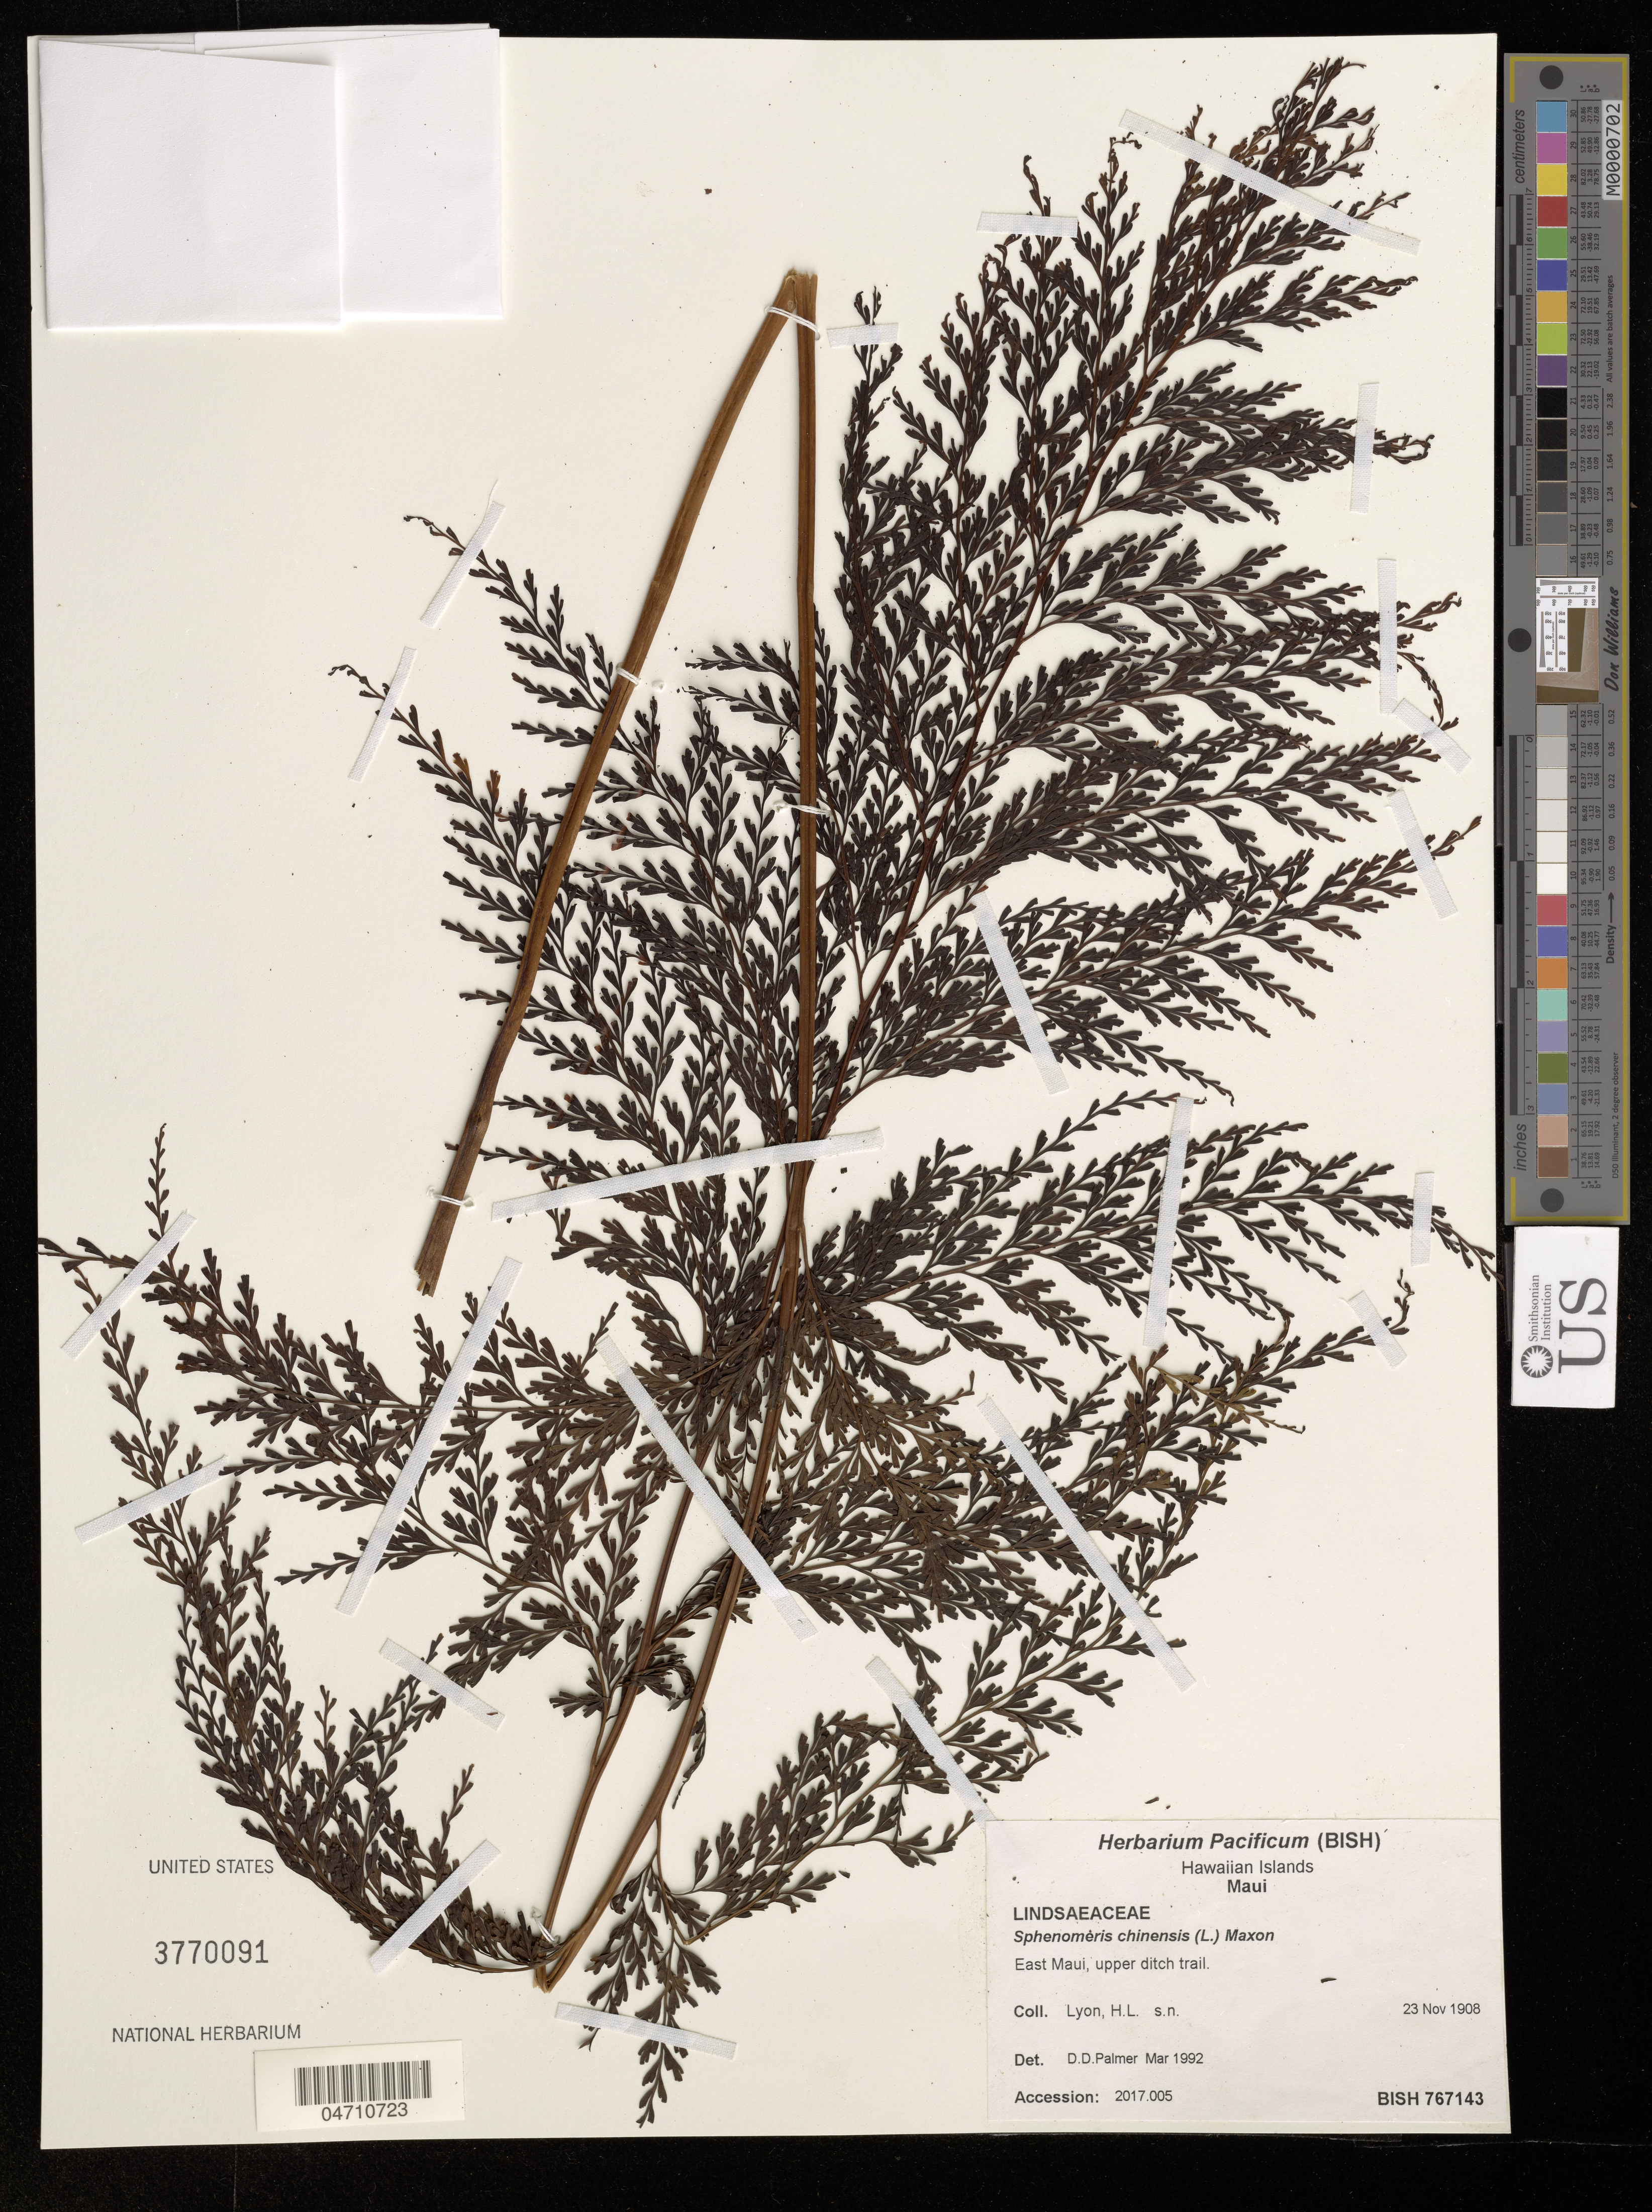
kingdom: Plantae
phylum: Tracheophyta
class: Polypodiopsida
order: Polypodiales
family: Lindsaeaceae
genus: Sphenomeris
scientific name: Sphenomeris chinensis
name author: (L.) Maxon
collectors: H. Lyon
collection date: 1908-11-23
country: United States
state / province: Hawaii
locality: Hawaiian Islands. Maui. East Maui, upper ditch trail.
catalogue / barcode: US 3770091